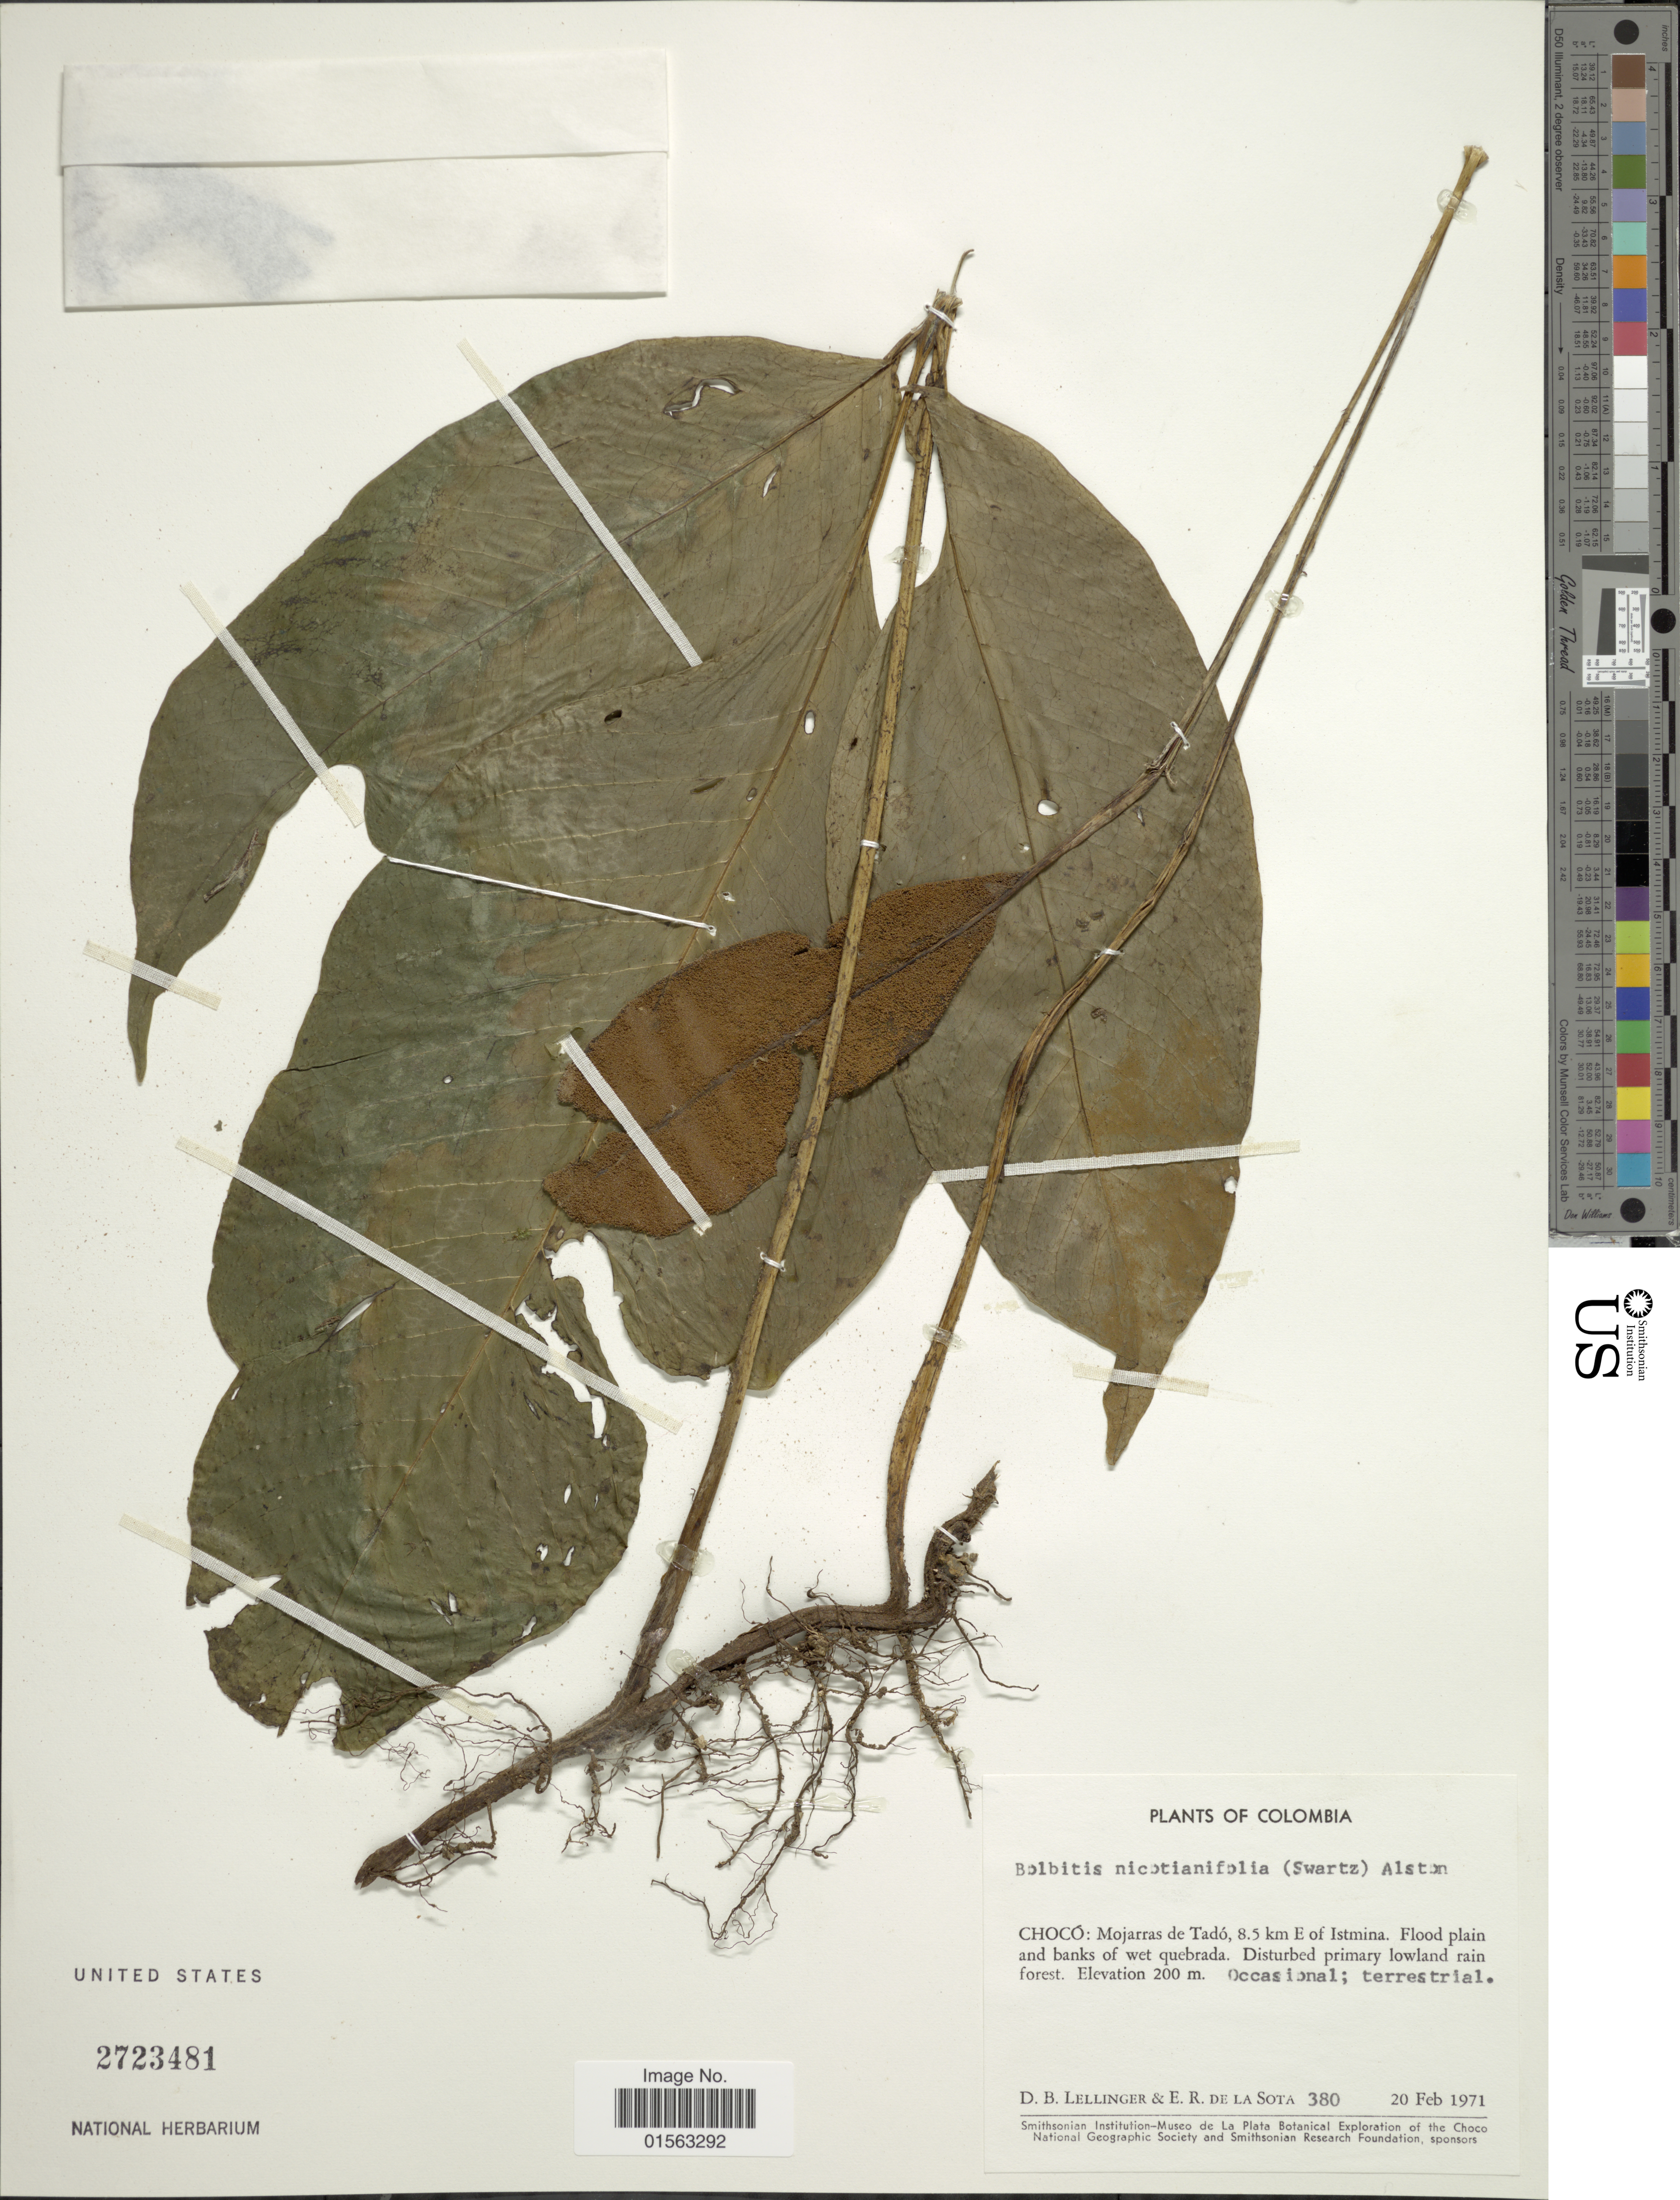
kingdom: Plantae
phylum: Tracheophyta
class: Polypodiopsida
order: Polypodiales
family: Dryopteridaceae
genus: Mickelia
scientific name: Mickelia nicotianifolia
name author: (Sw.) R.C. Moran et al.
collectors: D. B. Lellinger & E. R. de la Sota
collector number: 380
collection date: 1971-02-20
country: Colombia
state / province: Chocó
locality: Colombia, Mojarras de Tadó, 8.5 km E of Istmina, flood plain and banks of wet quebrada, disturbed primary lowland rain forest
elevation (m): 200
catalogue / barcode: US 2723481